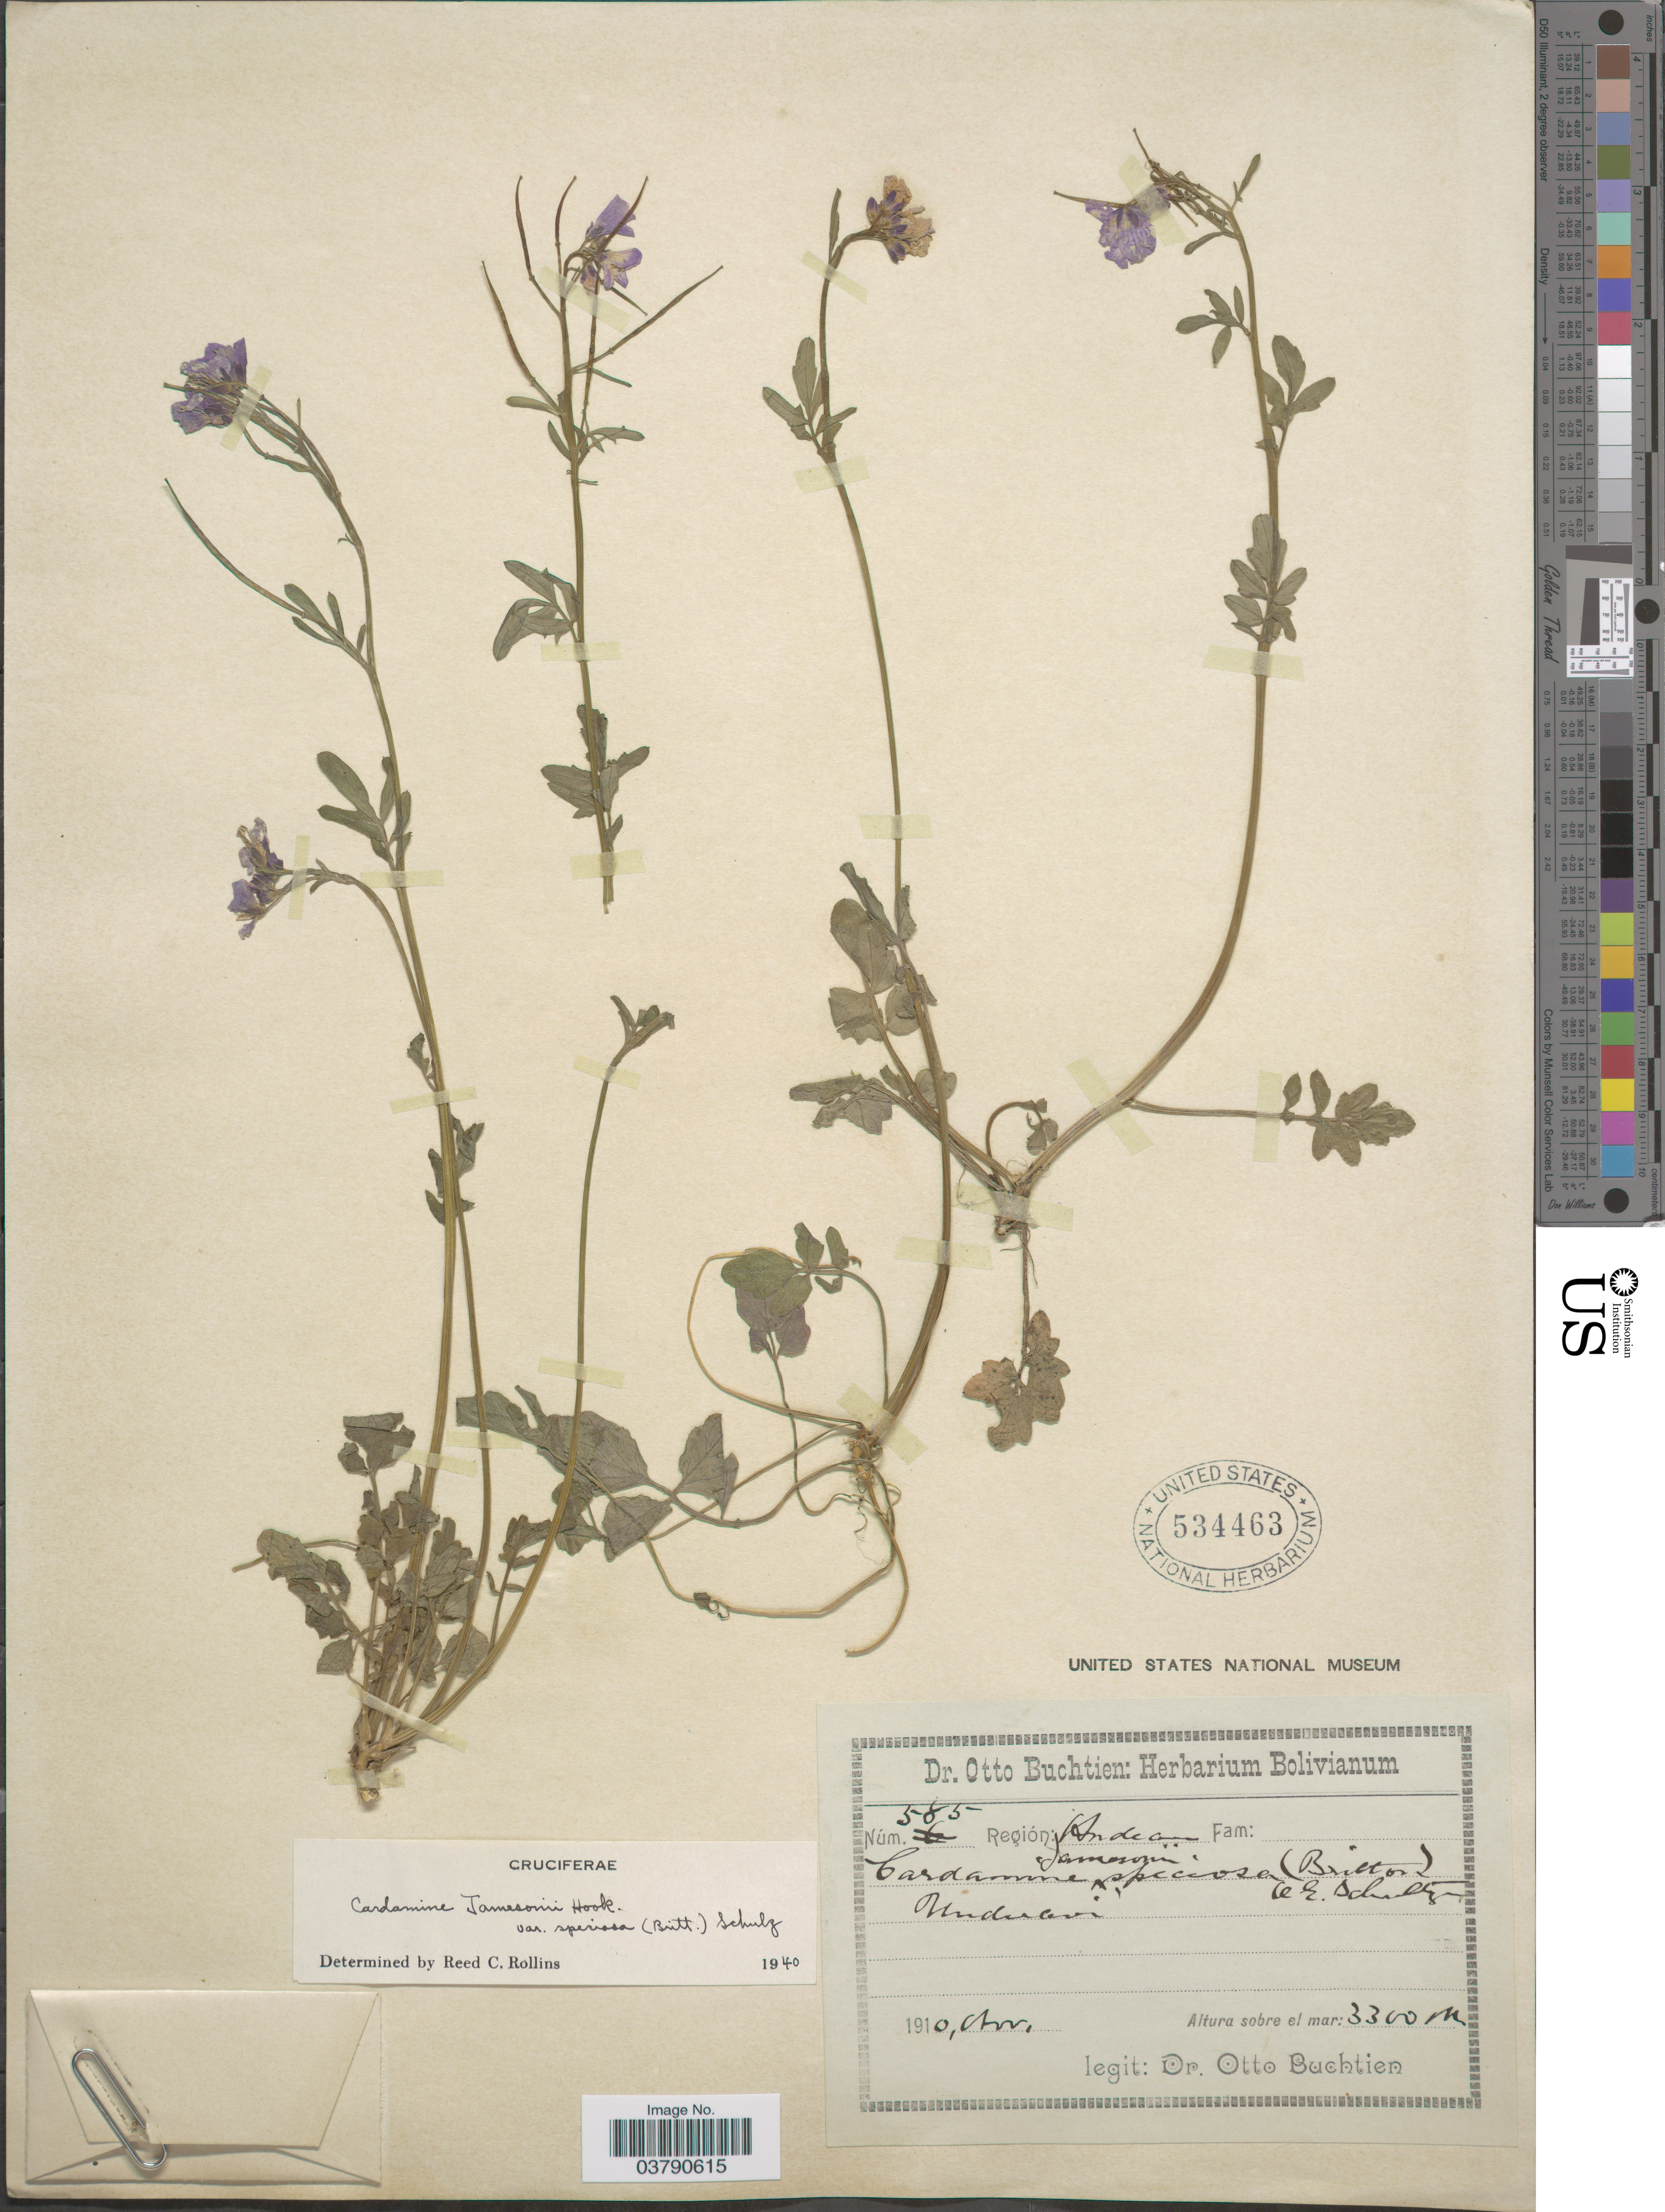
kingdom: Plantae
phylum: Tracheophyta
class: Magnoliopsida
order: Brassicales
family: Brassicaceae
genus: Cardamine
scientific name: Cardamine jamesonii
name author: Hook.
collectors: O. Buchtien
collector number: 585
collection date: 1910-11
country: Bolivia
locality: Región: Andean. Unduavi.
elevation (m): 3300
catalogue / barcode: US 534463